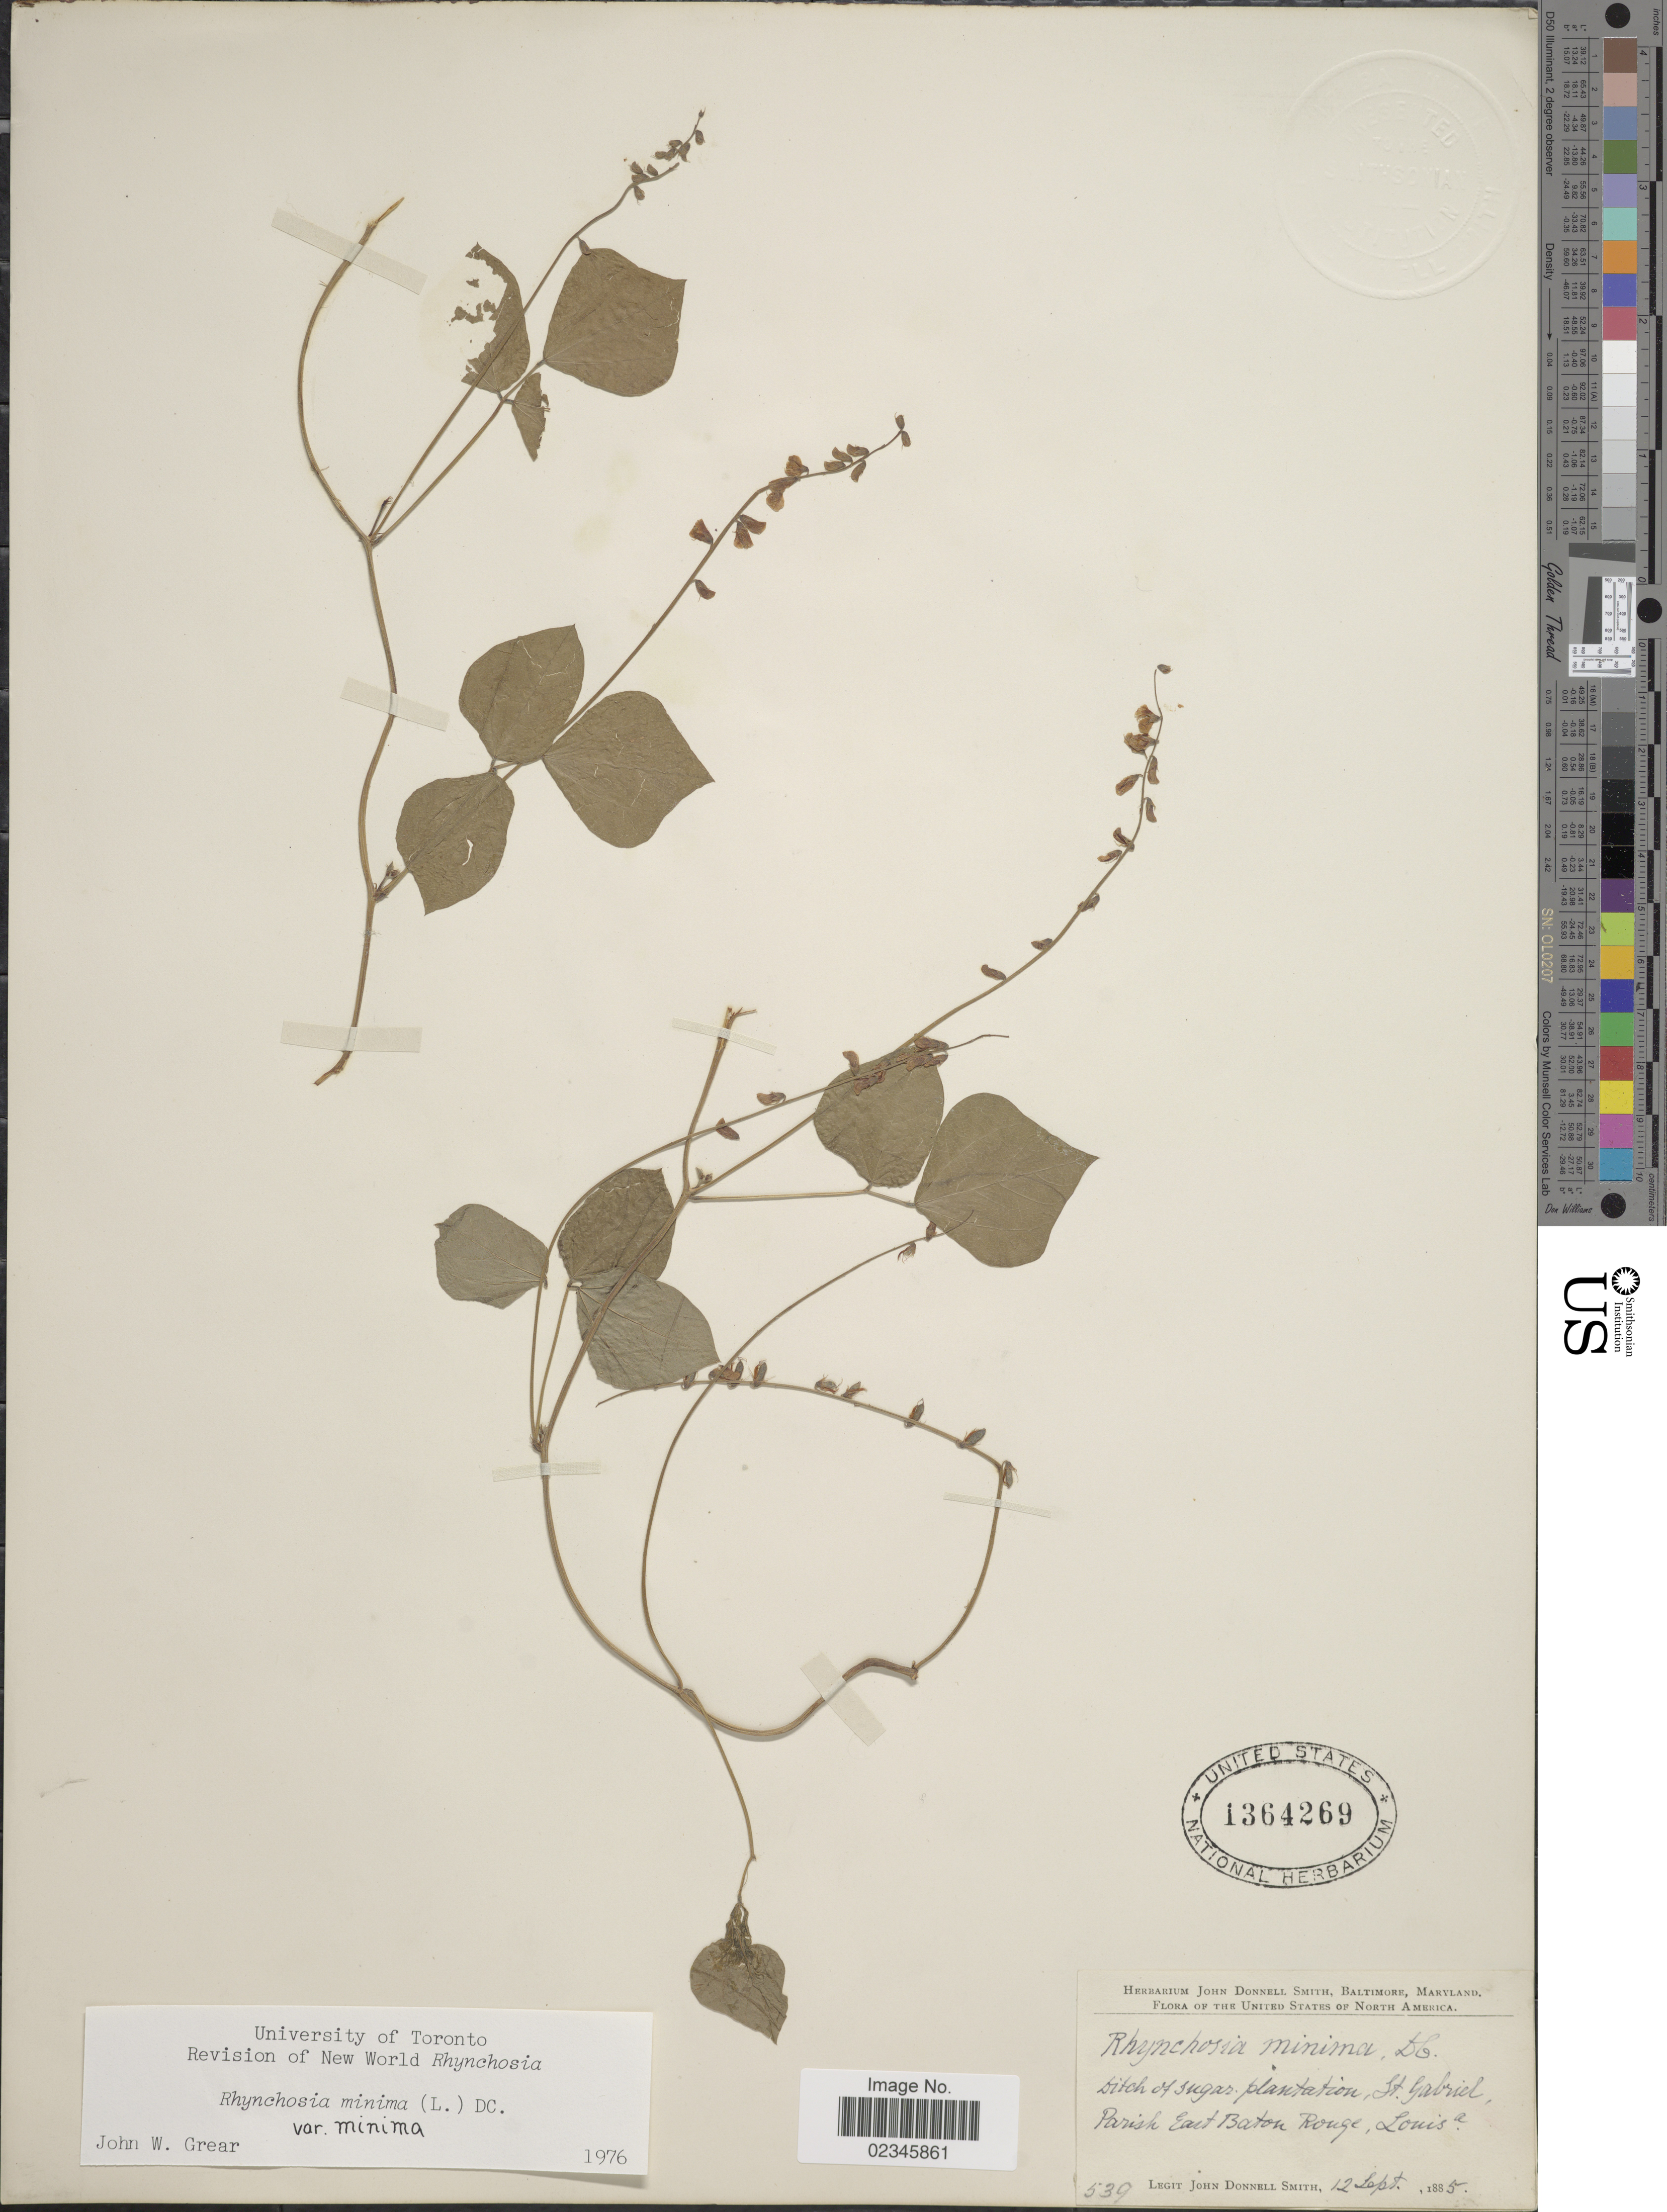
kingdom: Plantae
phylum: Tracheophyta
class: Magnoliopsida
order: Fabales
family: Fabaceae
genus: Rhynchosia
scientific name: Rhynchosia minima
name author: (L.) DC.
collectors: J. Donnell Smith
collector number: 530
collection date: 1885-09-12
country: United States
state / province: Louisiana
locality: Ditch of sugar plantation, St. Gabriel, Parish East Baton Rouge, Louisa. [Louisiana]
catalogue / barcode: US 1364269